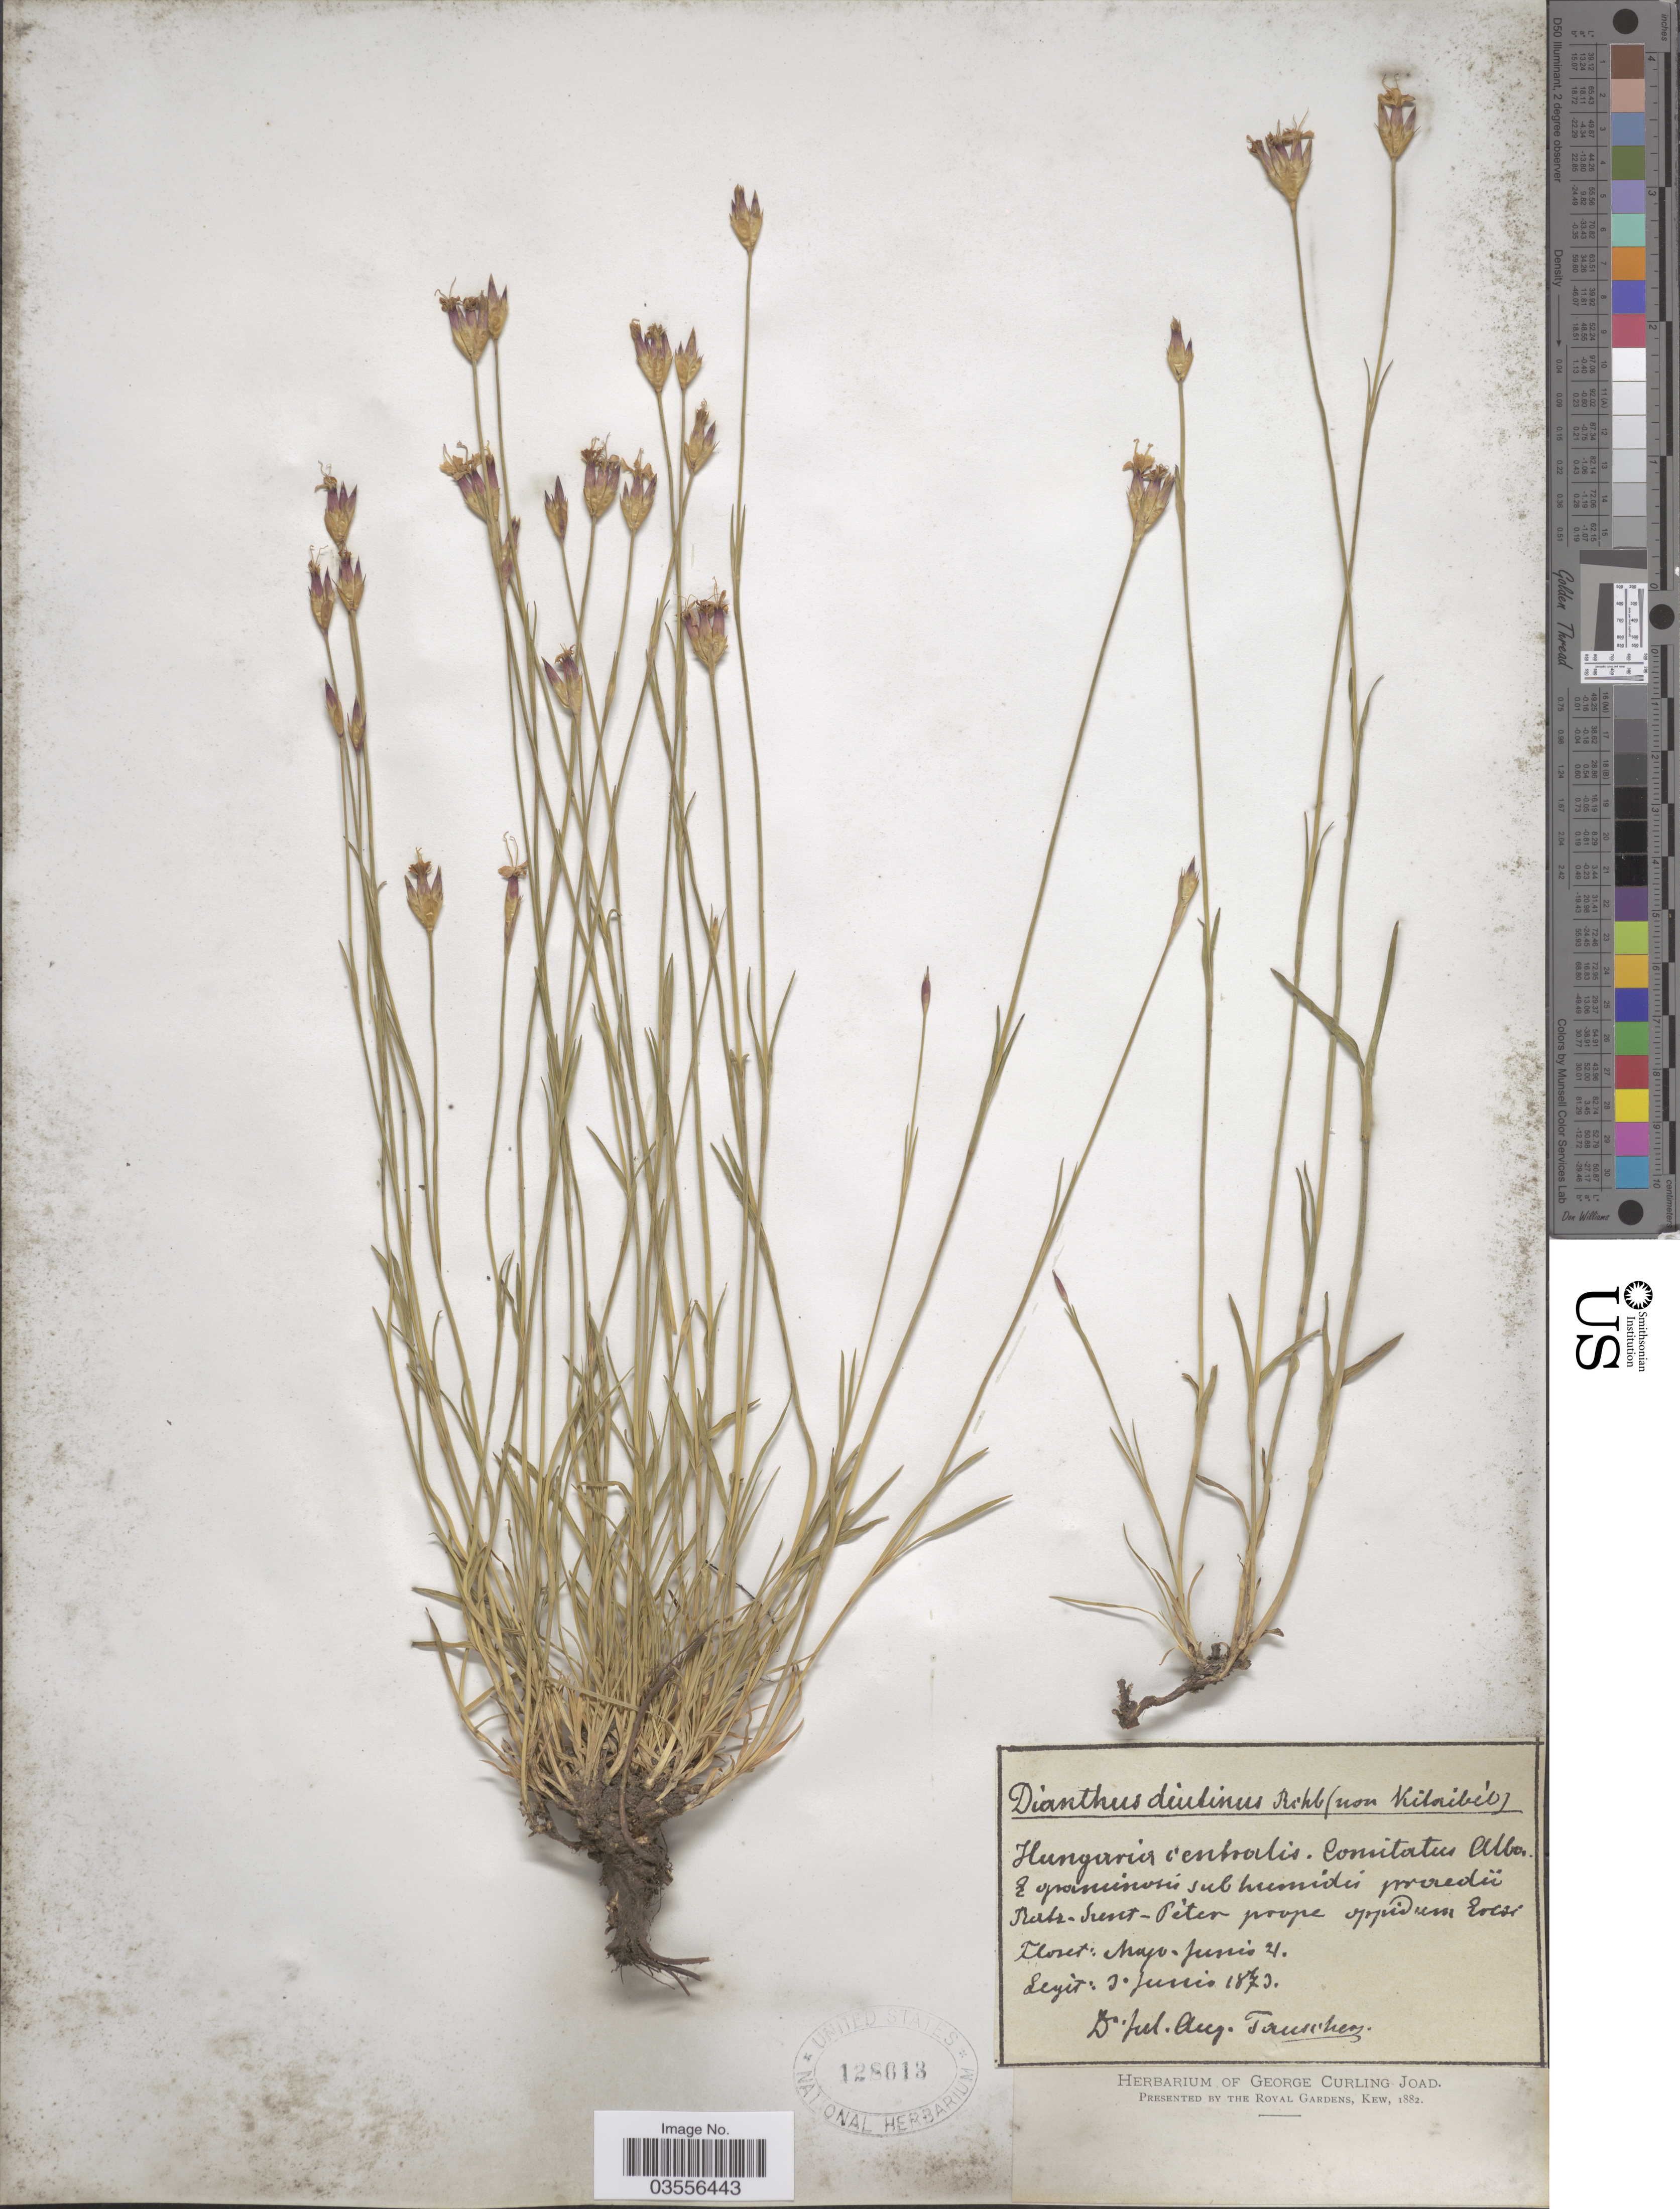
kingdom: Plantae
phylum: Tracheophyta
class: Magnoliopsida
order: Caryophyllales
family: Caryophyllaceae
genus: Dianthus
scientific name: Dianthus diutinus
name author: Kit.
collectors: A. Tauscher & A. Tauscher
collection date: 1873-06-03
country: Hungary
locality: Hungariæ centralis: Comitatus Alba. E gramiosis sub humidis praedii Ratz-Sunt-Péter prope oppidum Eocsi. [interpreted]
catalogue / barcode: US 128013